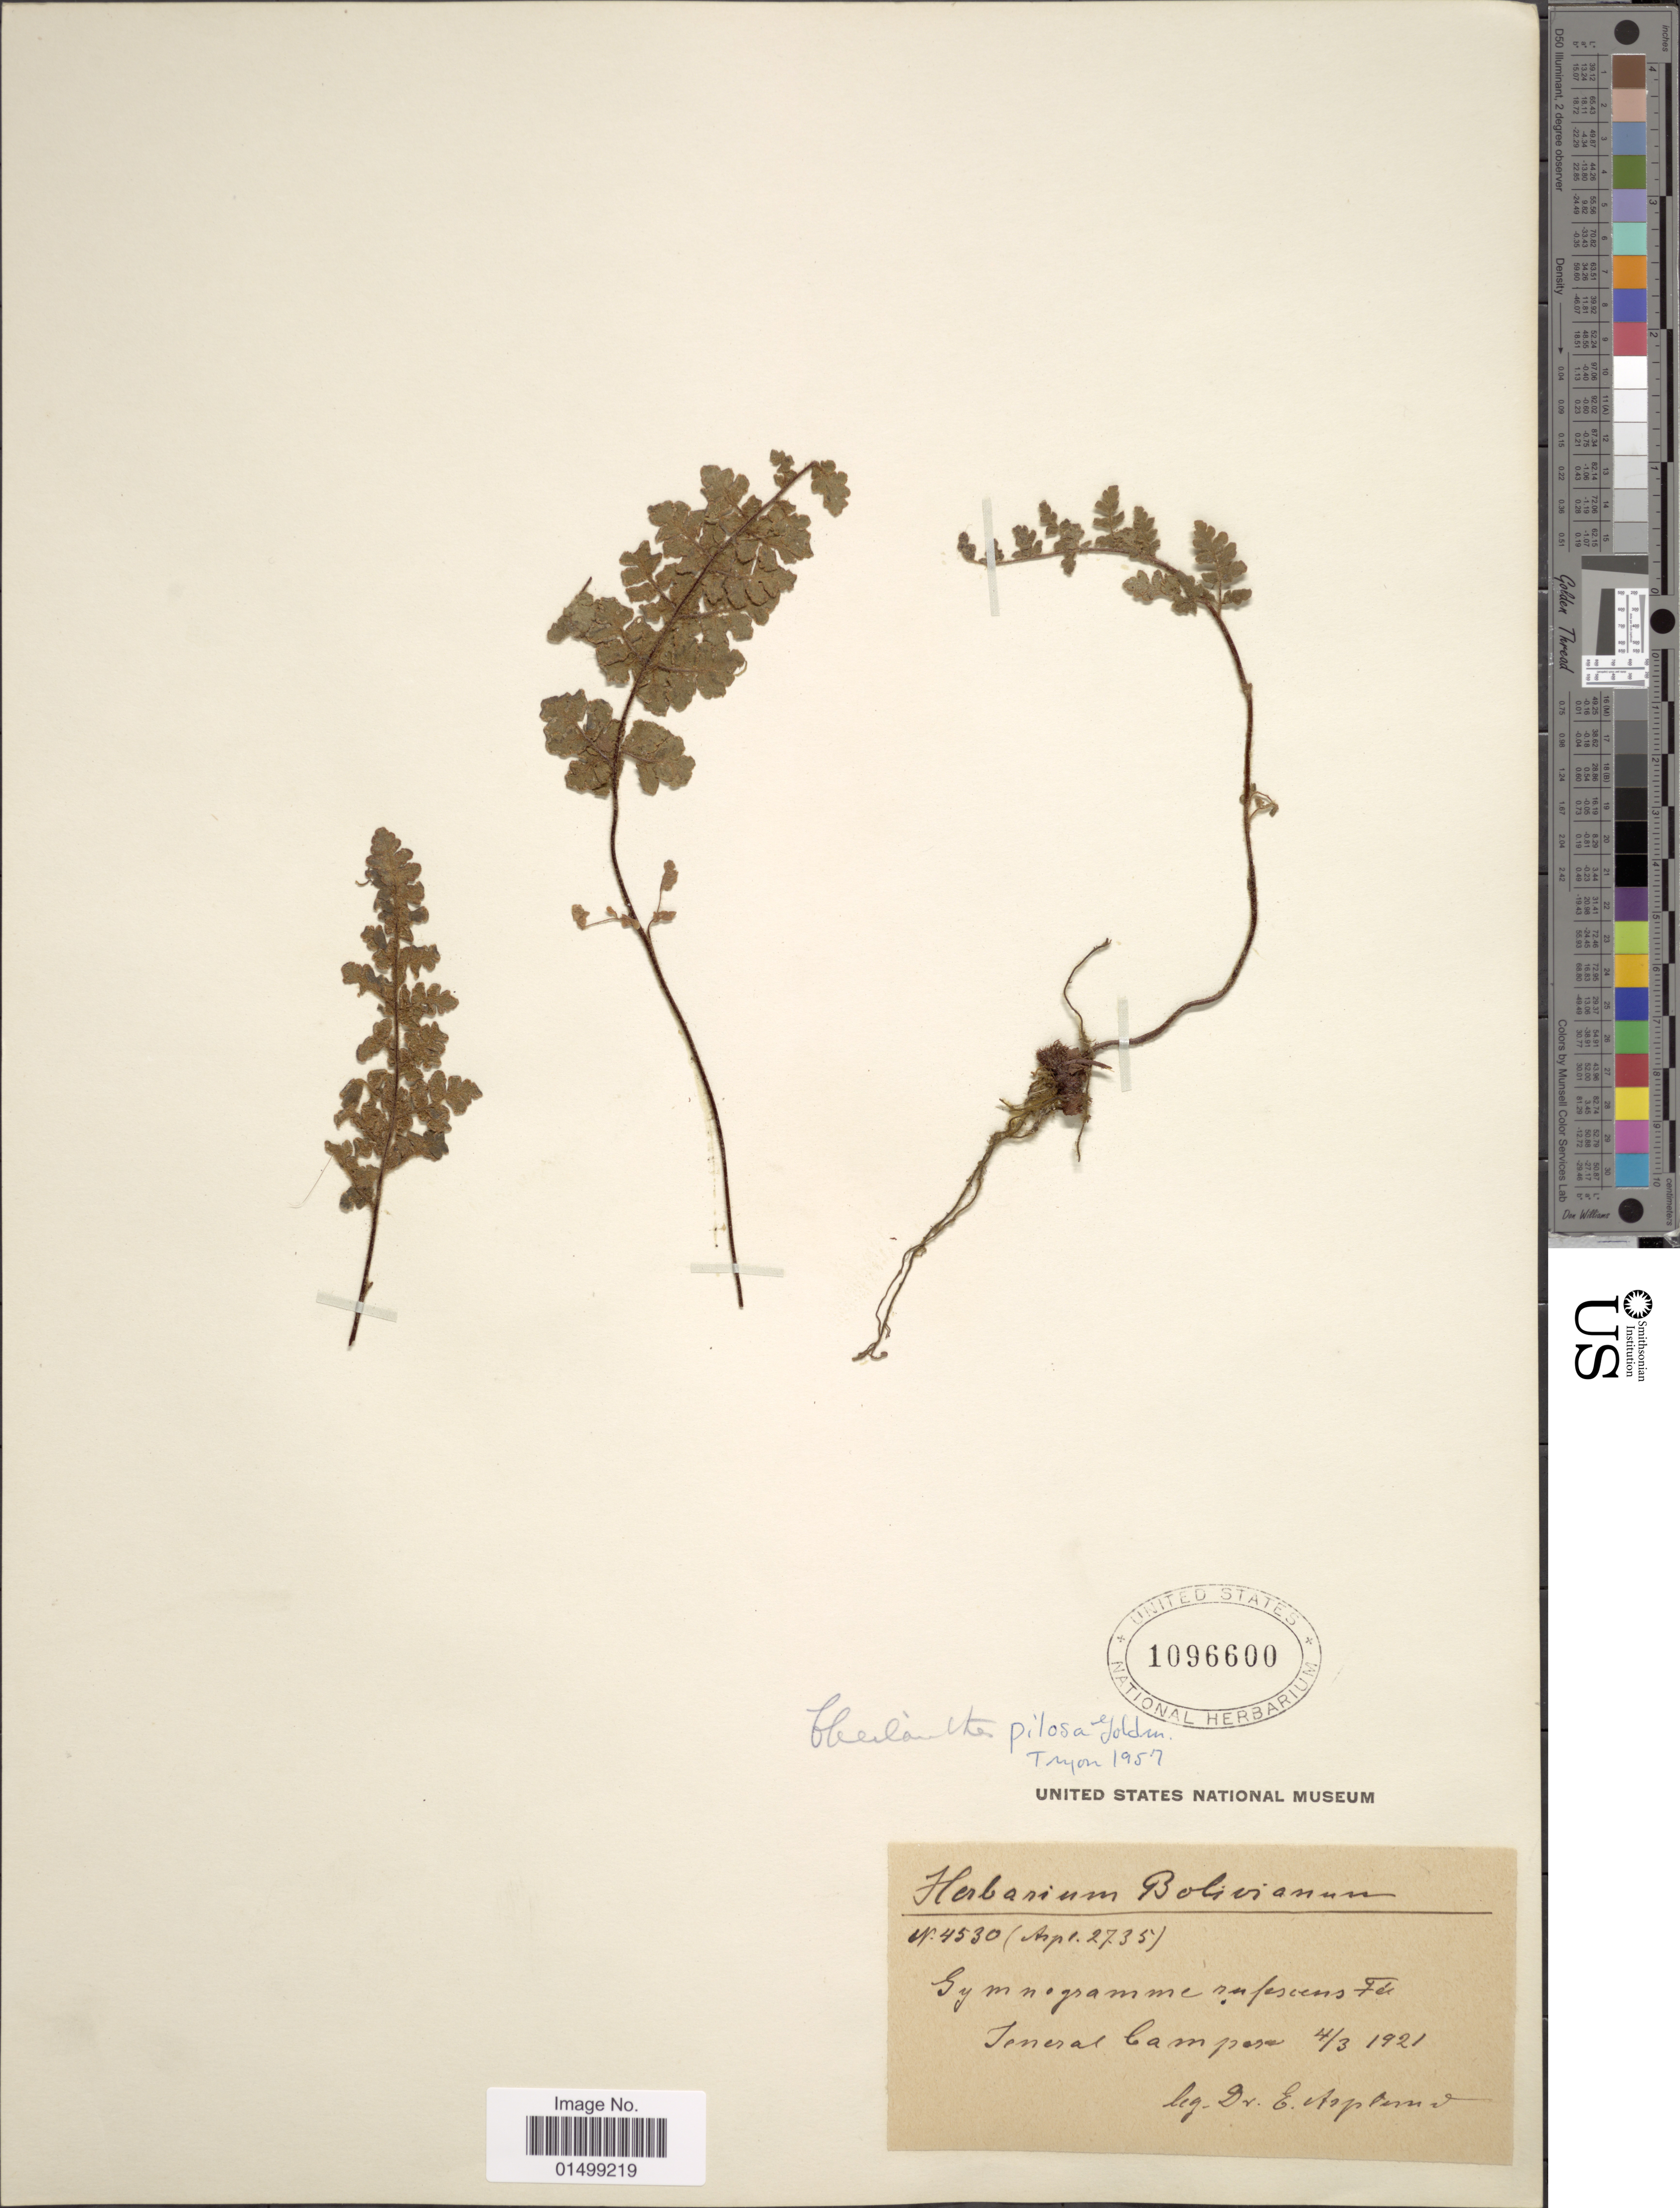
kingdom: Plantae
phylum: Tracheophyta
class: Polypodiopsida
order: Polypodiales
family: Pteridaceae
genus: Cheilanthes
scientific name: Cheilanthes pilosa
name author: Goldm.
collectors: E. Asplund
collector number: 4530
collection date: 1921-03-04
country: Argentina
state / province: Entre Rios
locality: General Camposa.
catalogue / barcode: US 1096600